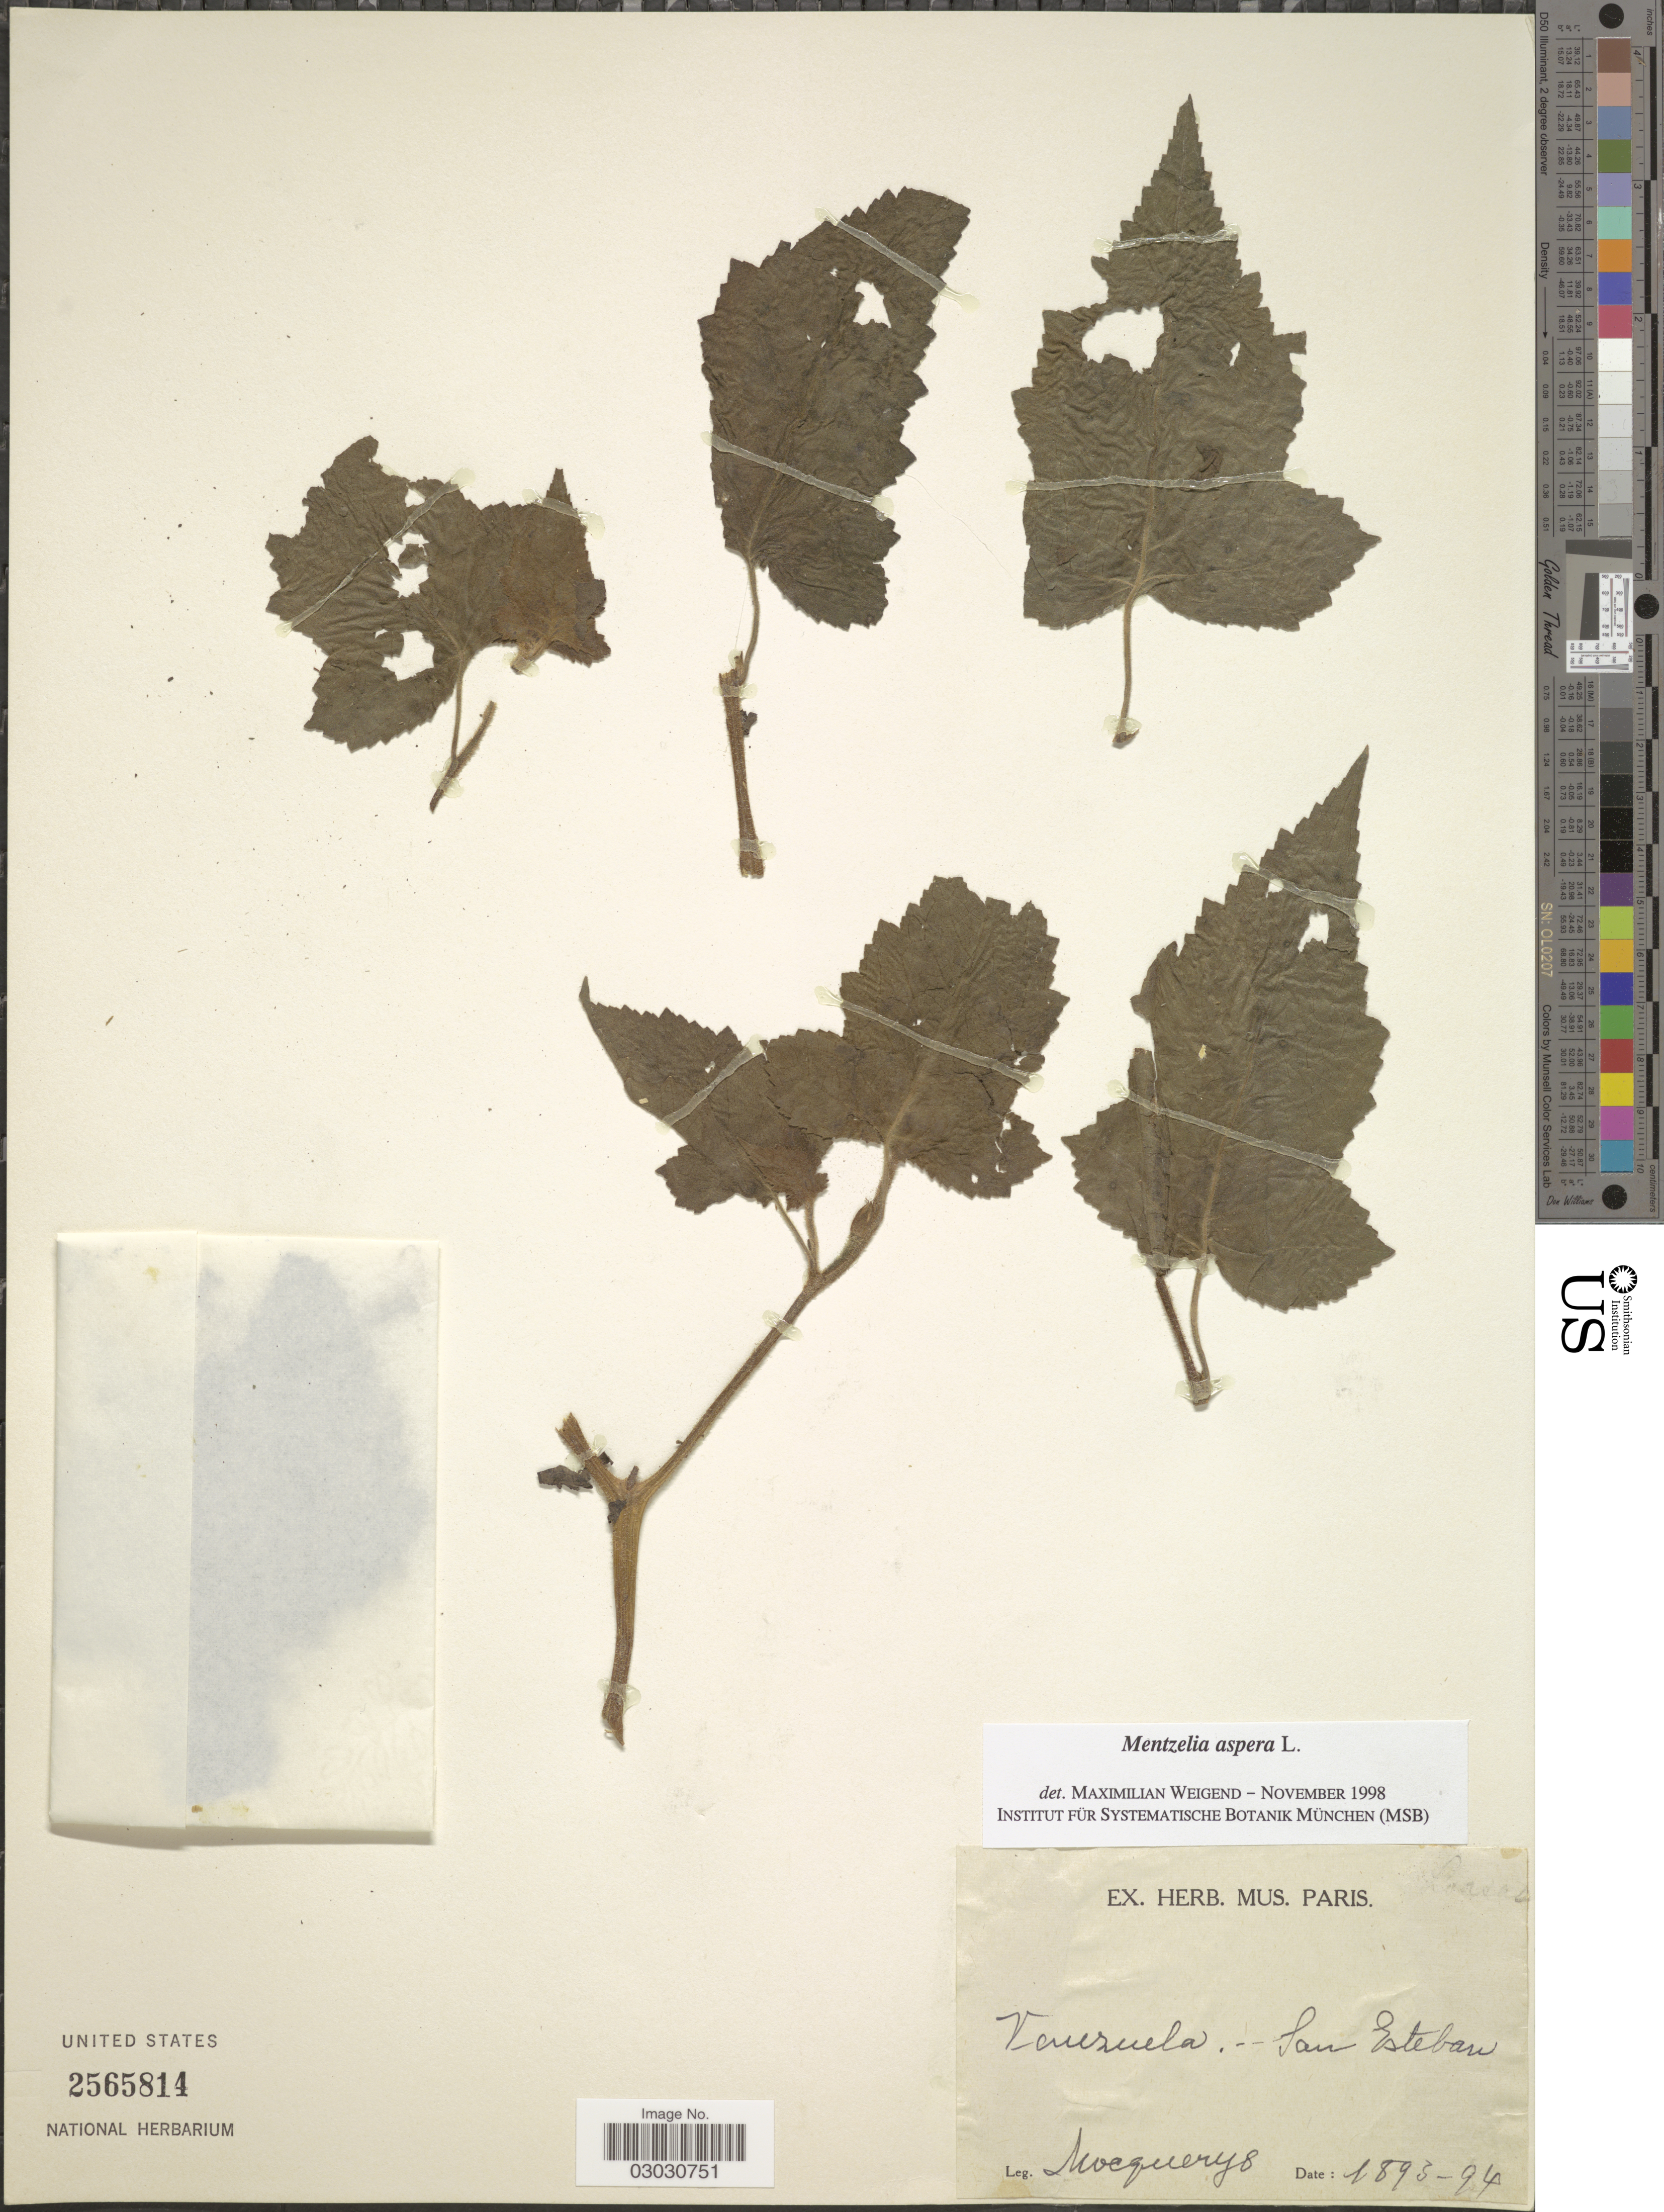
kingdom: Plantae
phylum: Tracheophyta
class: Magnoliopsida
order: Cornales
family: Loasaceae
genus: Mentzelia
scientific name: Mentzelia aspera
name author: L.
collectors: A. Mocquerys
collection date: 1893/1894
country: Venezuela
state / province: Carabobo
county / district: Puerto Cabello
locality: San Esteban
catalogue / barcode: US 2565814